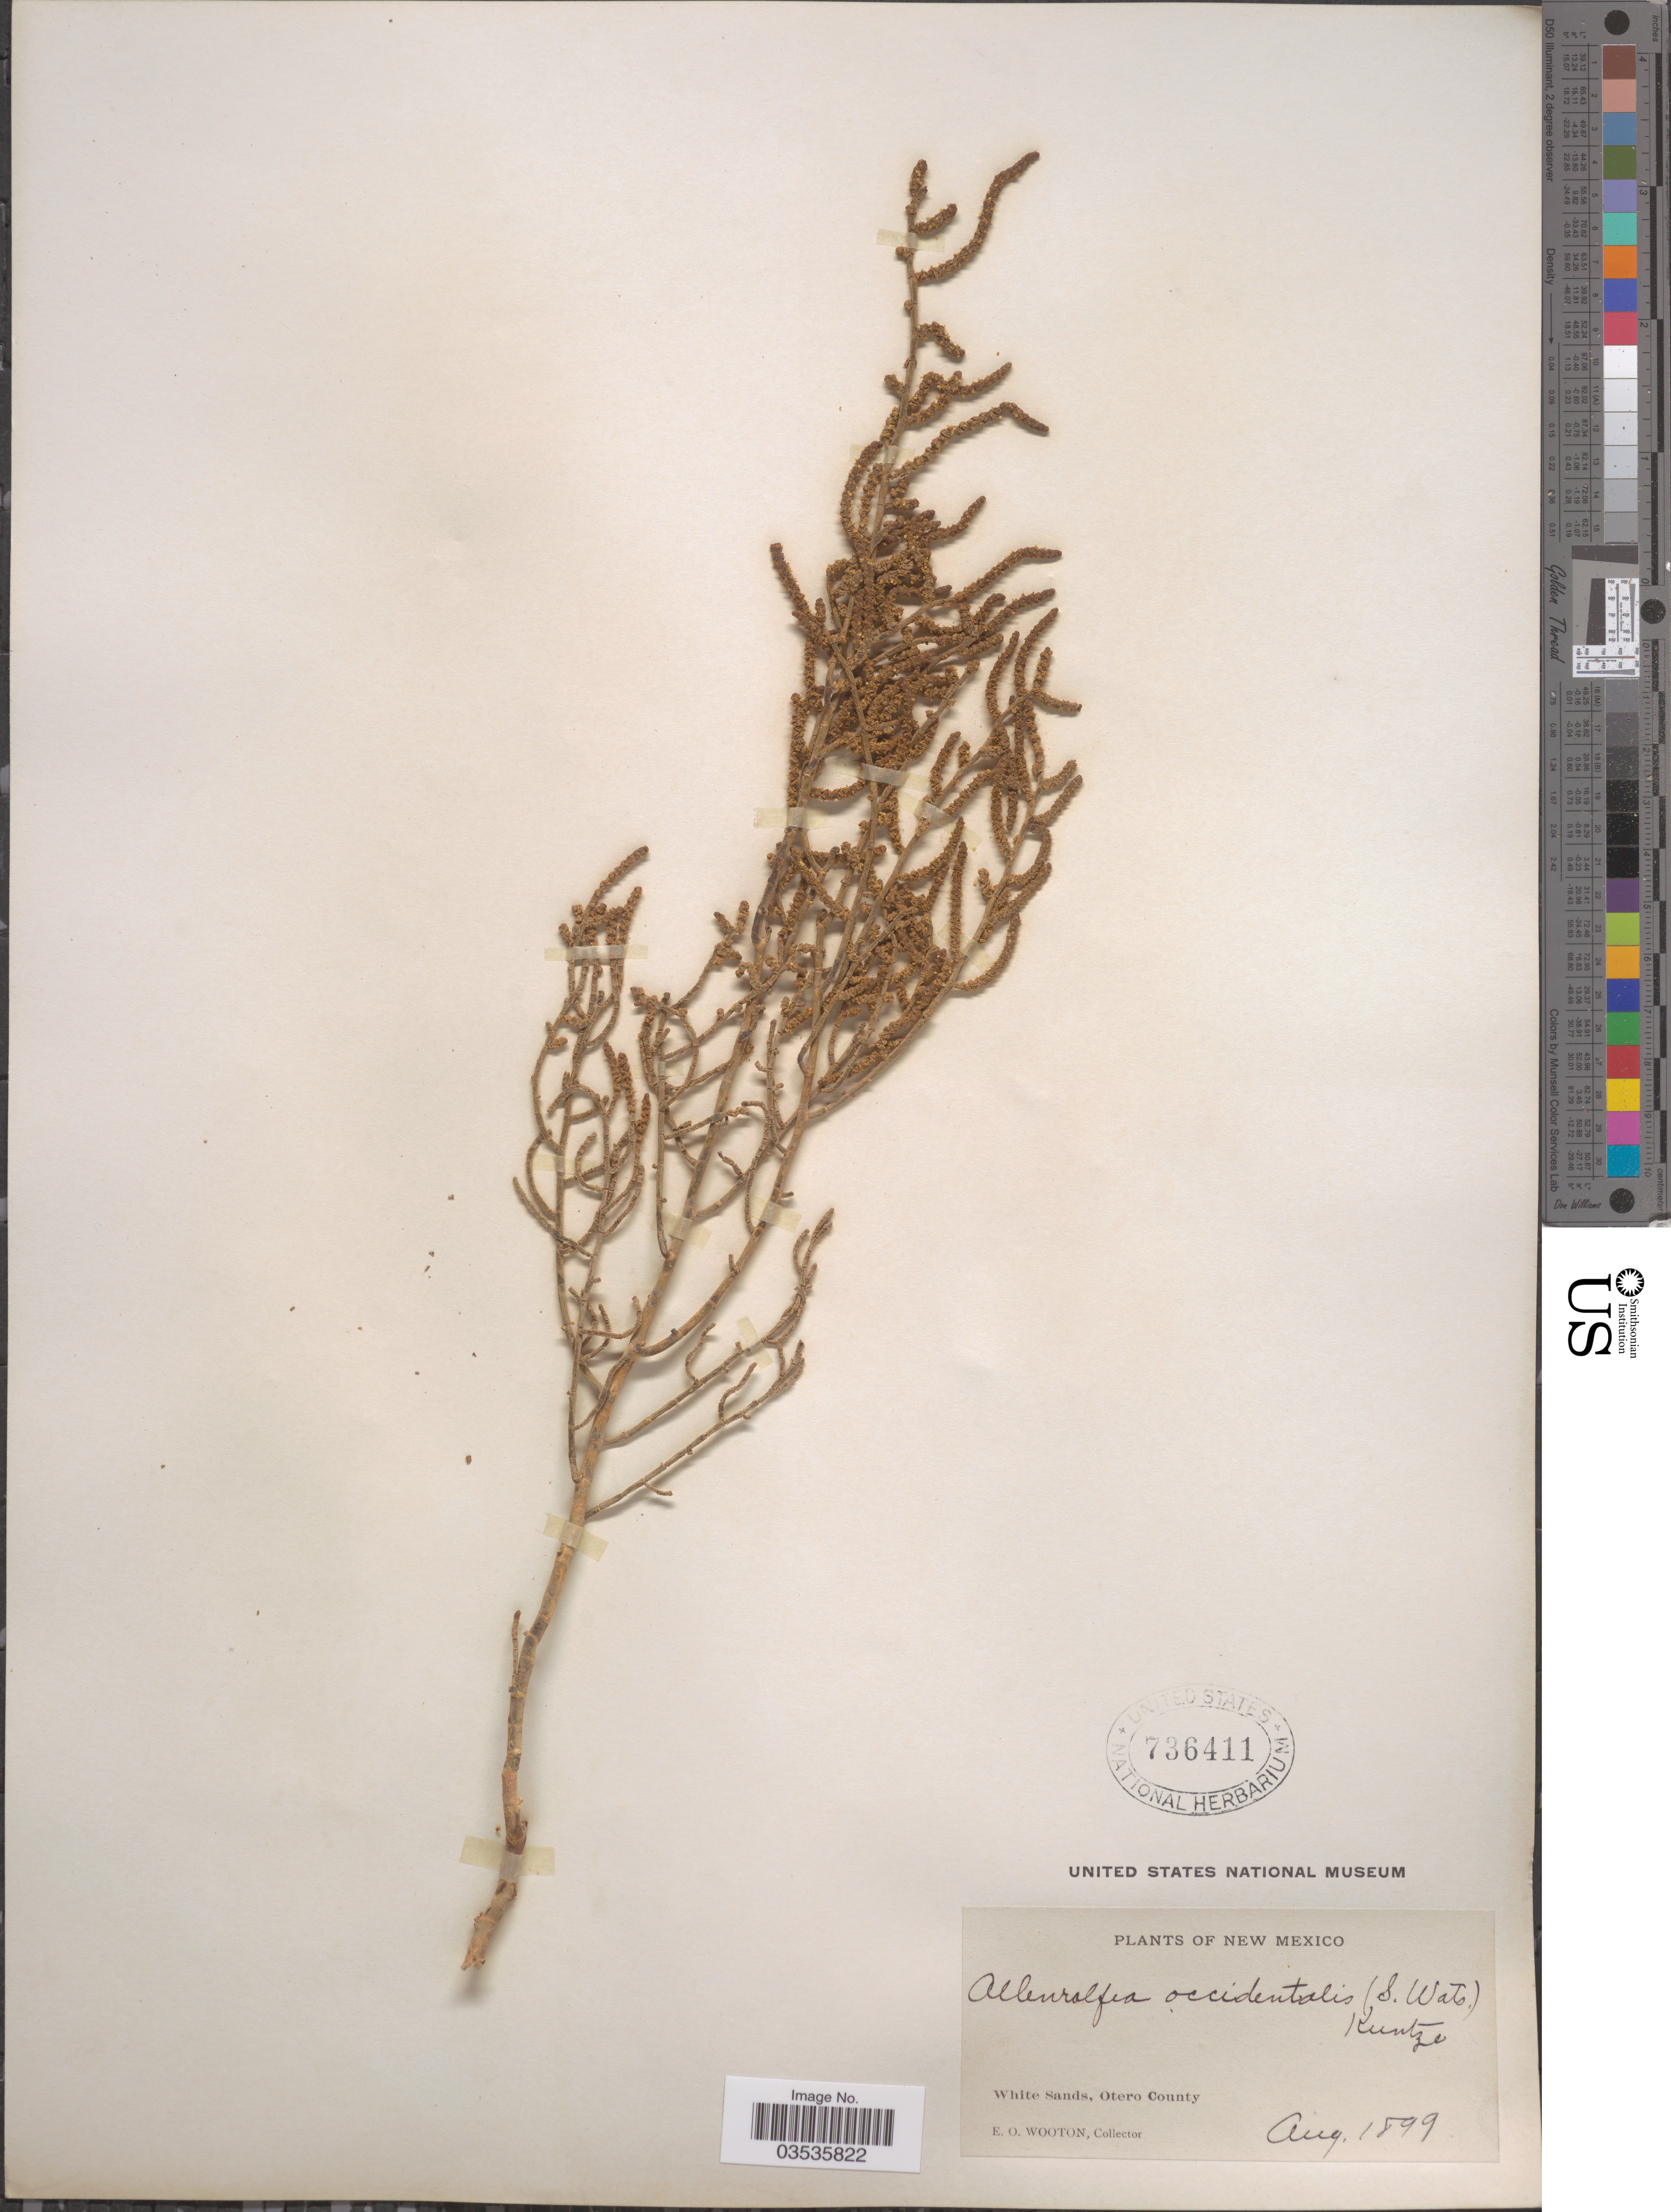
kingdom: Plantae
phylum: Tracheophyta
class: Magnoliopsida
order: Caryophyllales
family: Amaranthaceae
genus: Allenrolfea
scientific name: Allenrolfea occidentalis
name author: (S. Watson) Kuntze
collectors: E. O. Wooton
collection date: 1899-08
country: United States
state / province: New Mexico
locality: White Sands, Otero County.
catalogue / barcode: US 736411